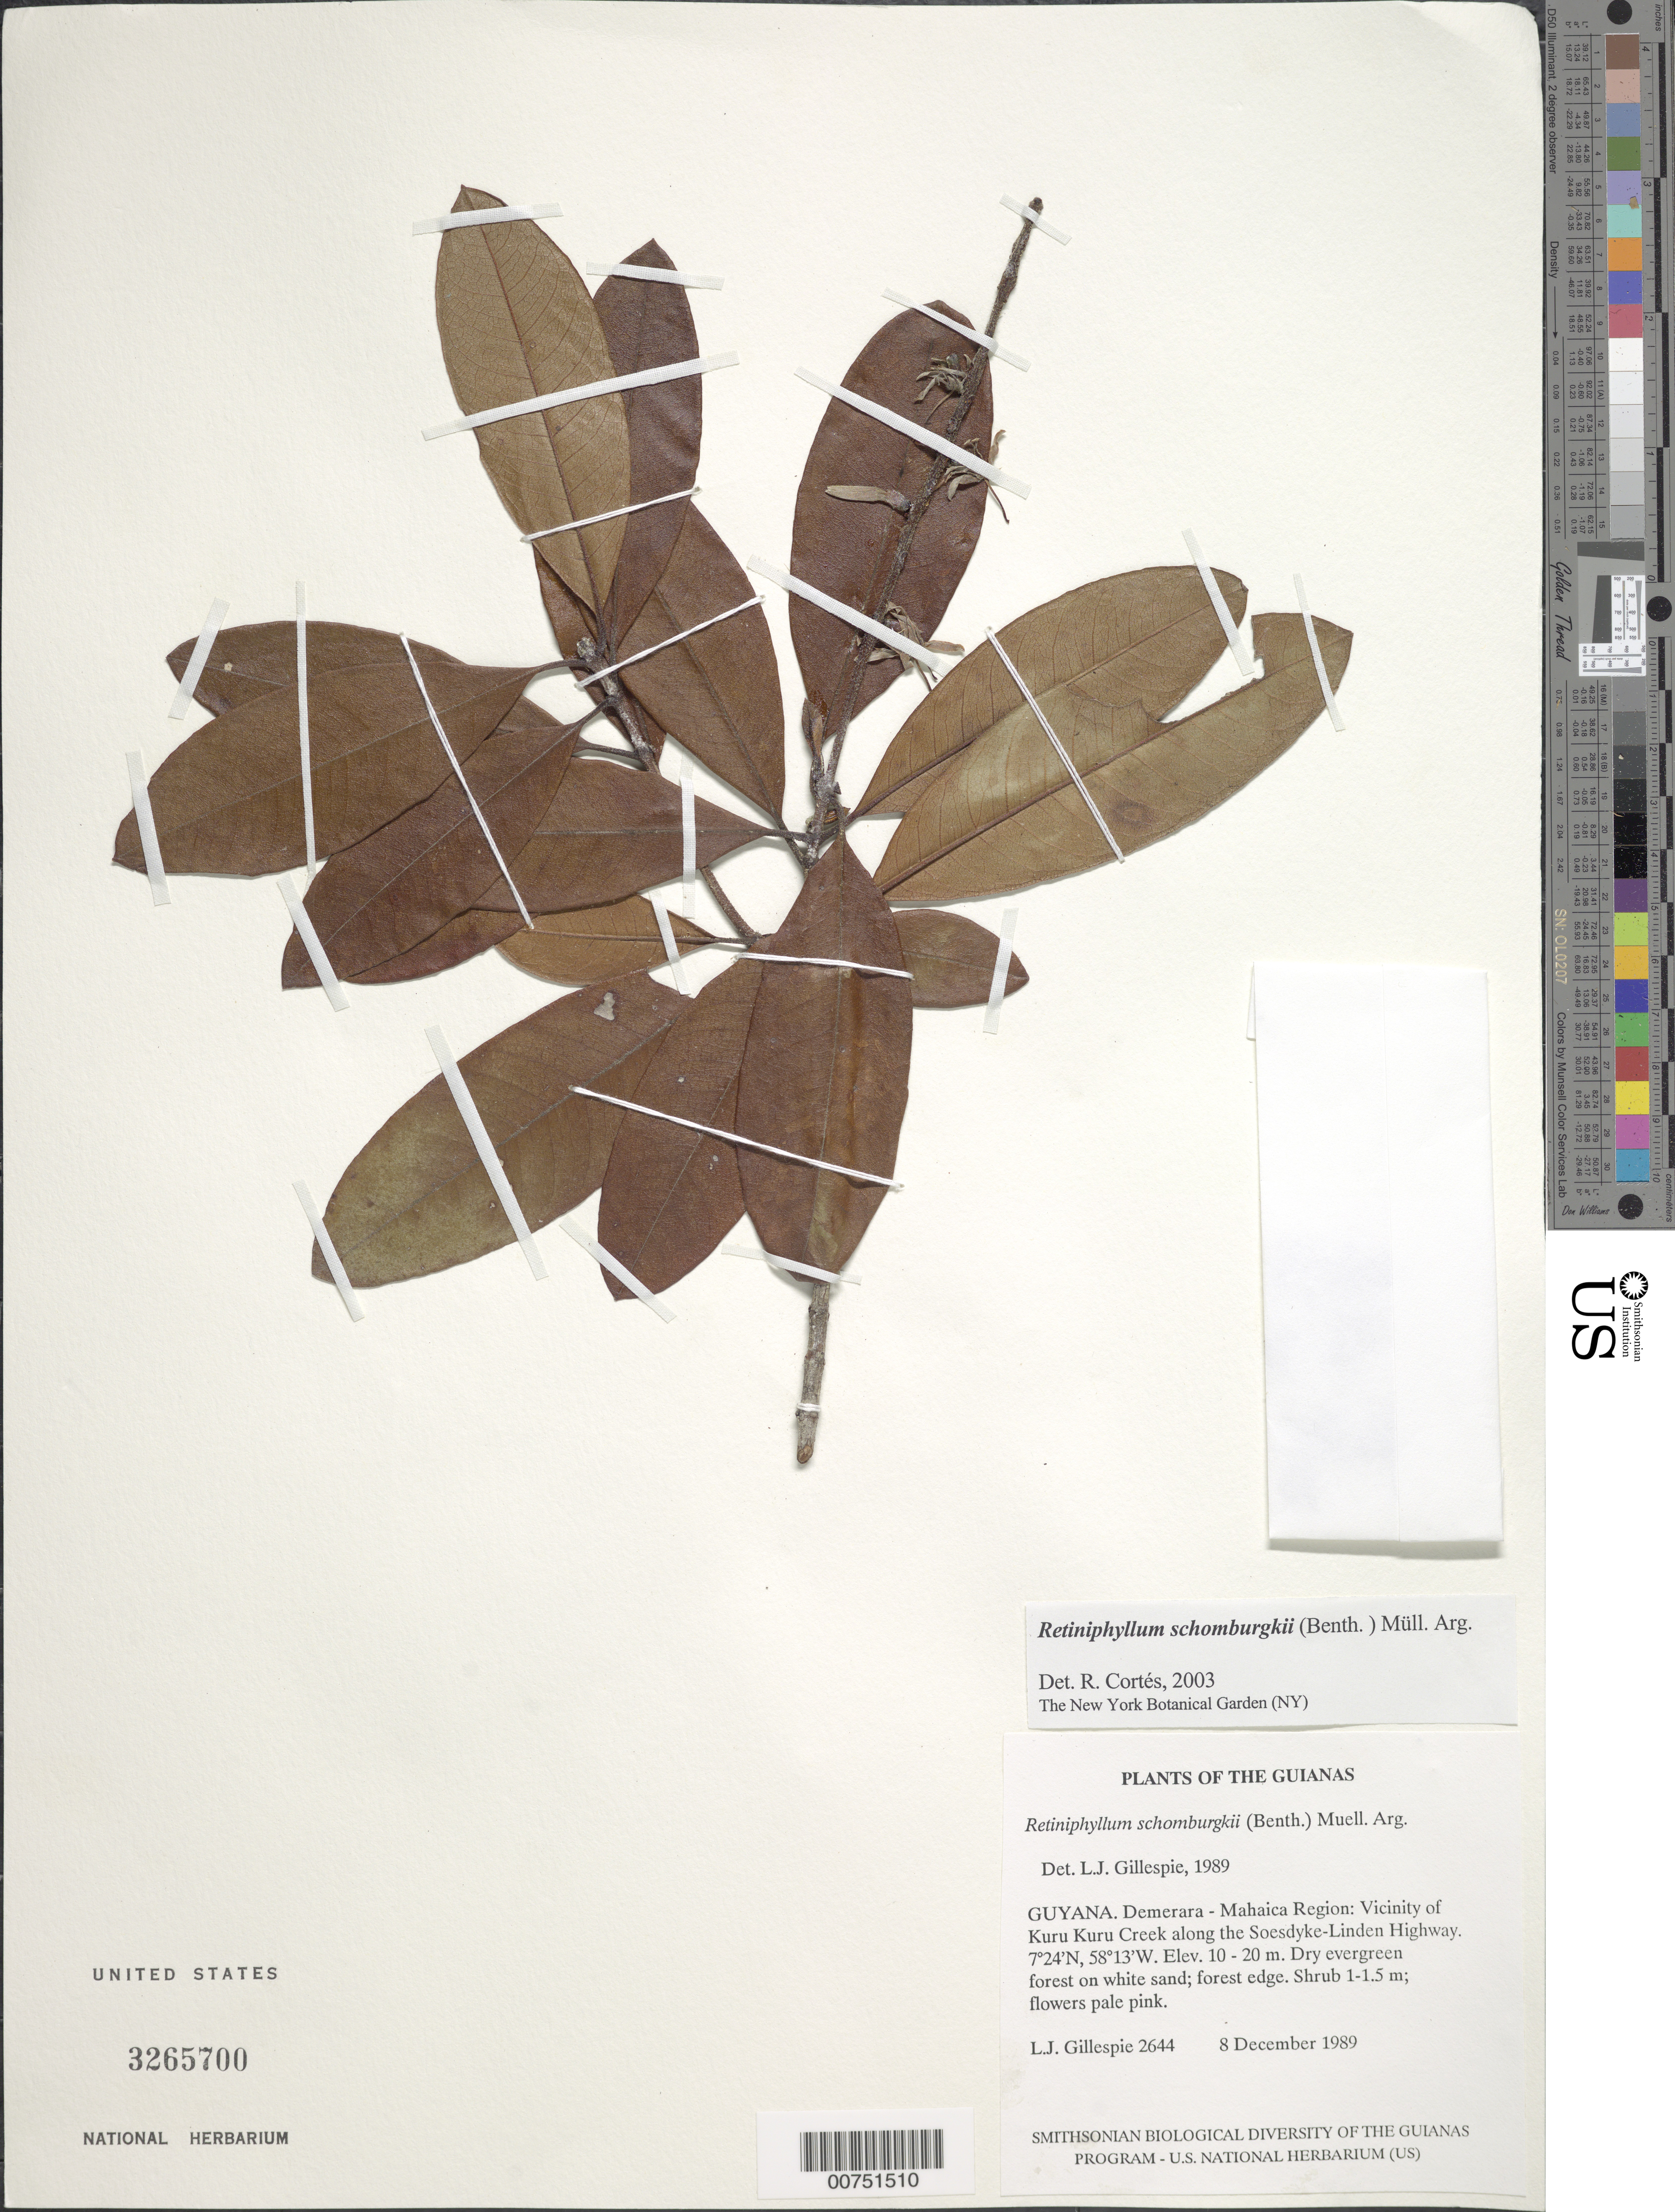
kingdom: Plantae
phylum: Tracheophyta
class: Magnoliopsida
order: Gentianales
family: Rubiaceae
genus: Retiniphyllum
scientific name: Retiniphyllum schomburgkii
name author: (Benth.) Müll. Arg.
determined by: Cortes R., G.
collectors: L. J. Gillespie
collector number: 2644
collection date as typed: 8 December 1989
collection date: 1989-12-08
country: Guyana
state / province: Demerara-Mahaica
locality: Vicinity of Kuru Kuru Creek along the Soesdyke-Linden Highway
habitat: Dry evergreen forest on white sand; forest edge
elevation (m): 10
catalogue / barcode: US 3265700